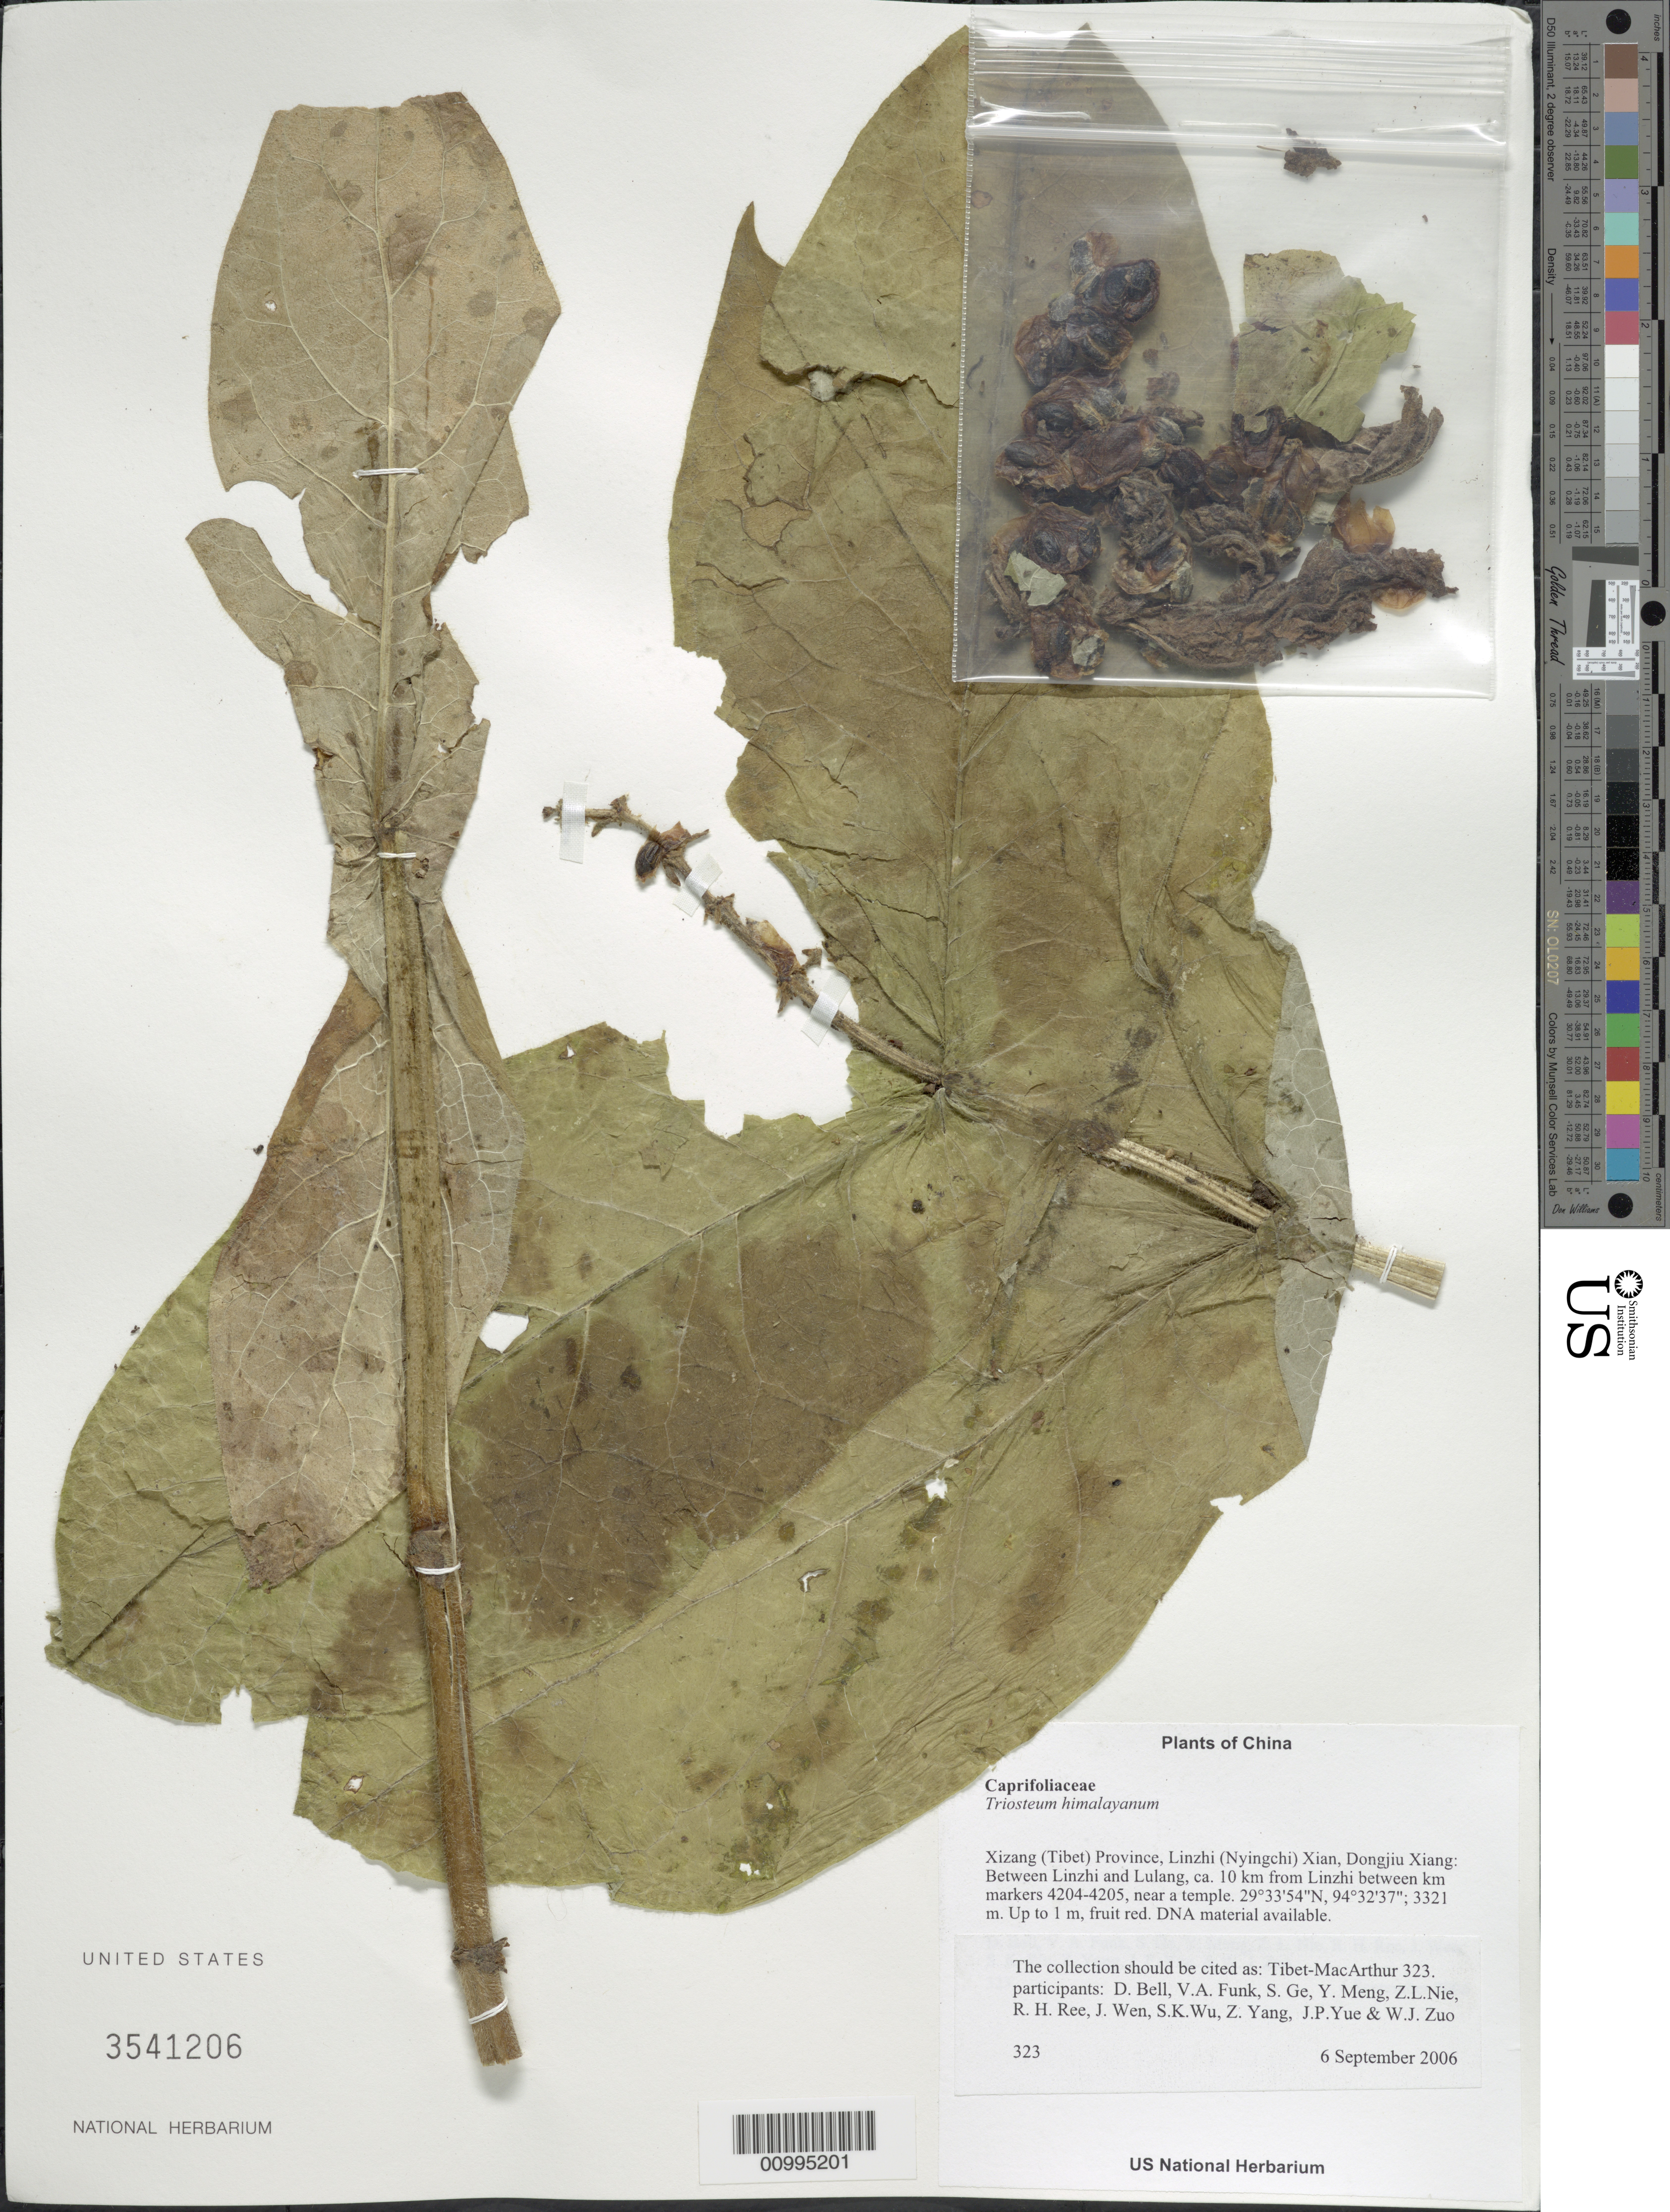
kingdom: Plantae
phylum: Tracheophyta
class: Magnoliopsida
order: Dipsacales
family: Caprifoliaceae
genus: Triosteum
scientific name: Triosteum himalayanum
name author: Wall.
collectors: Tibet-MacArthur, D. A. Bell, V. Funk, S. Ge, Y. Meng, Z. Nie, R. Ree, J. Wen, S. K. Wu, Z. Yang, J. Yue & W. Zuo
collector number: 323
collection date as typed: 06 Sep 2006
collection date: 2006-09-06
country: China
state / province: Xizang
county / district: Linzhi (Nyingchi) Xian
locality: Dongjiu Xiang. Between Linzhi and Lulang, ca. 10 km from Linzhi between km markers 4204-4205, near a temple.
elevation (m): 3321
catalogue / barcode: US 3541206